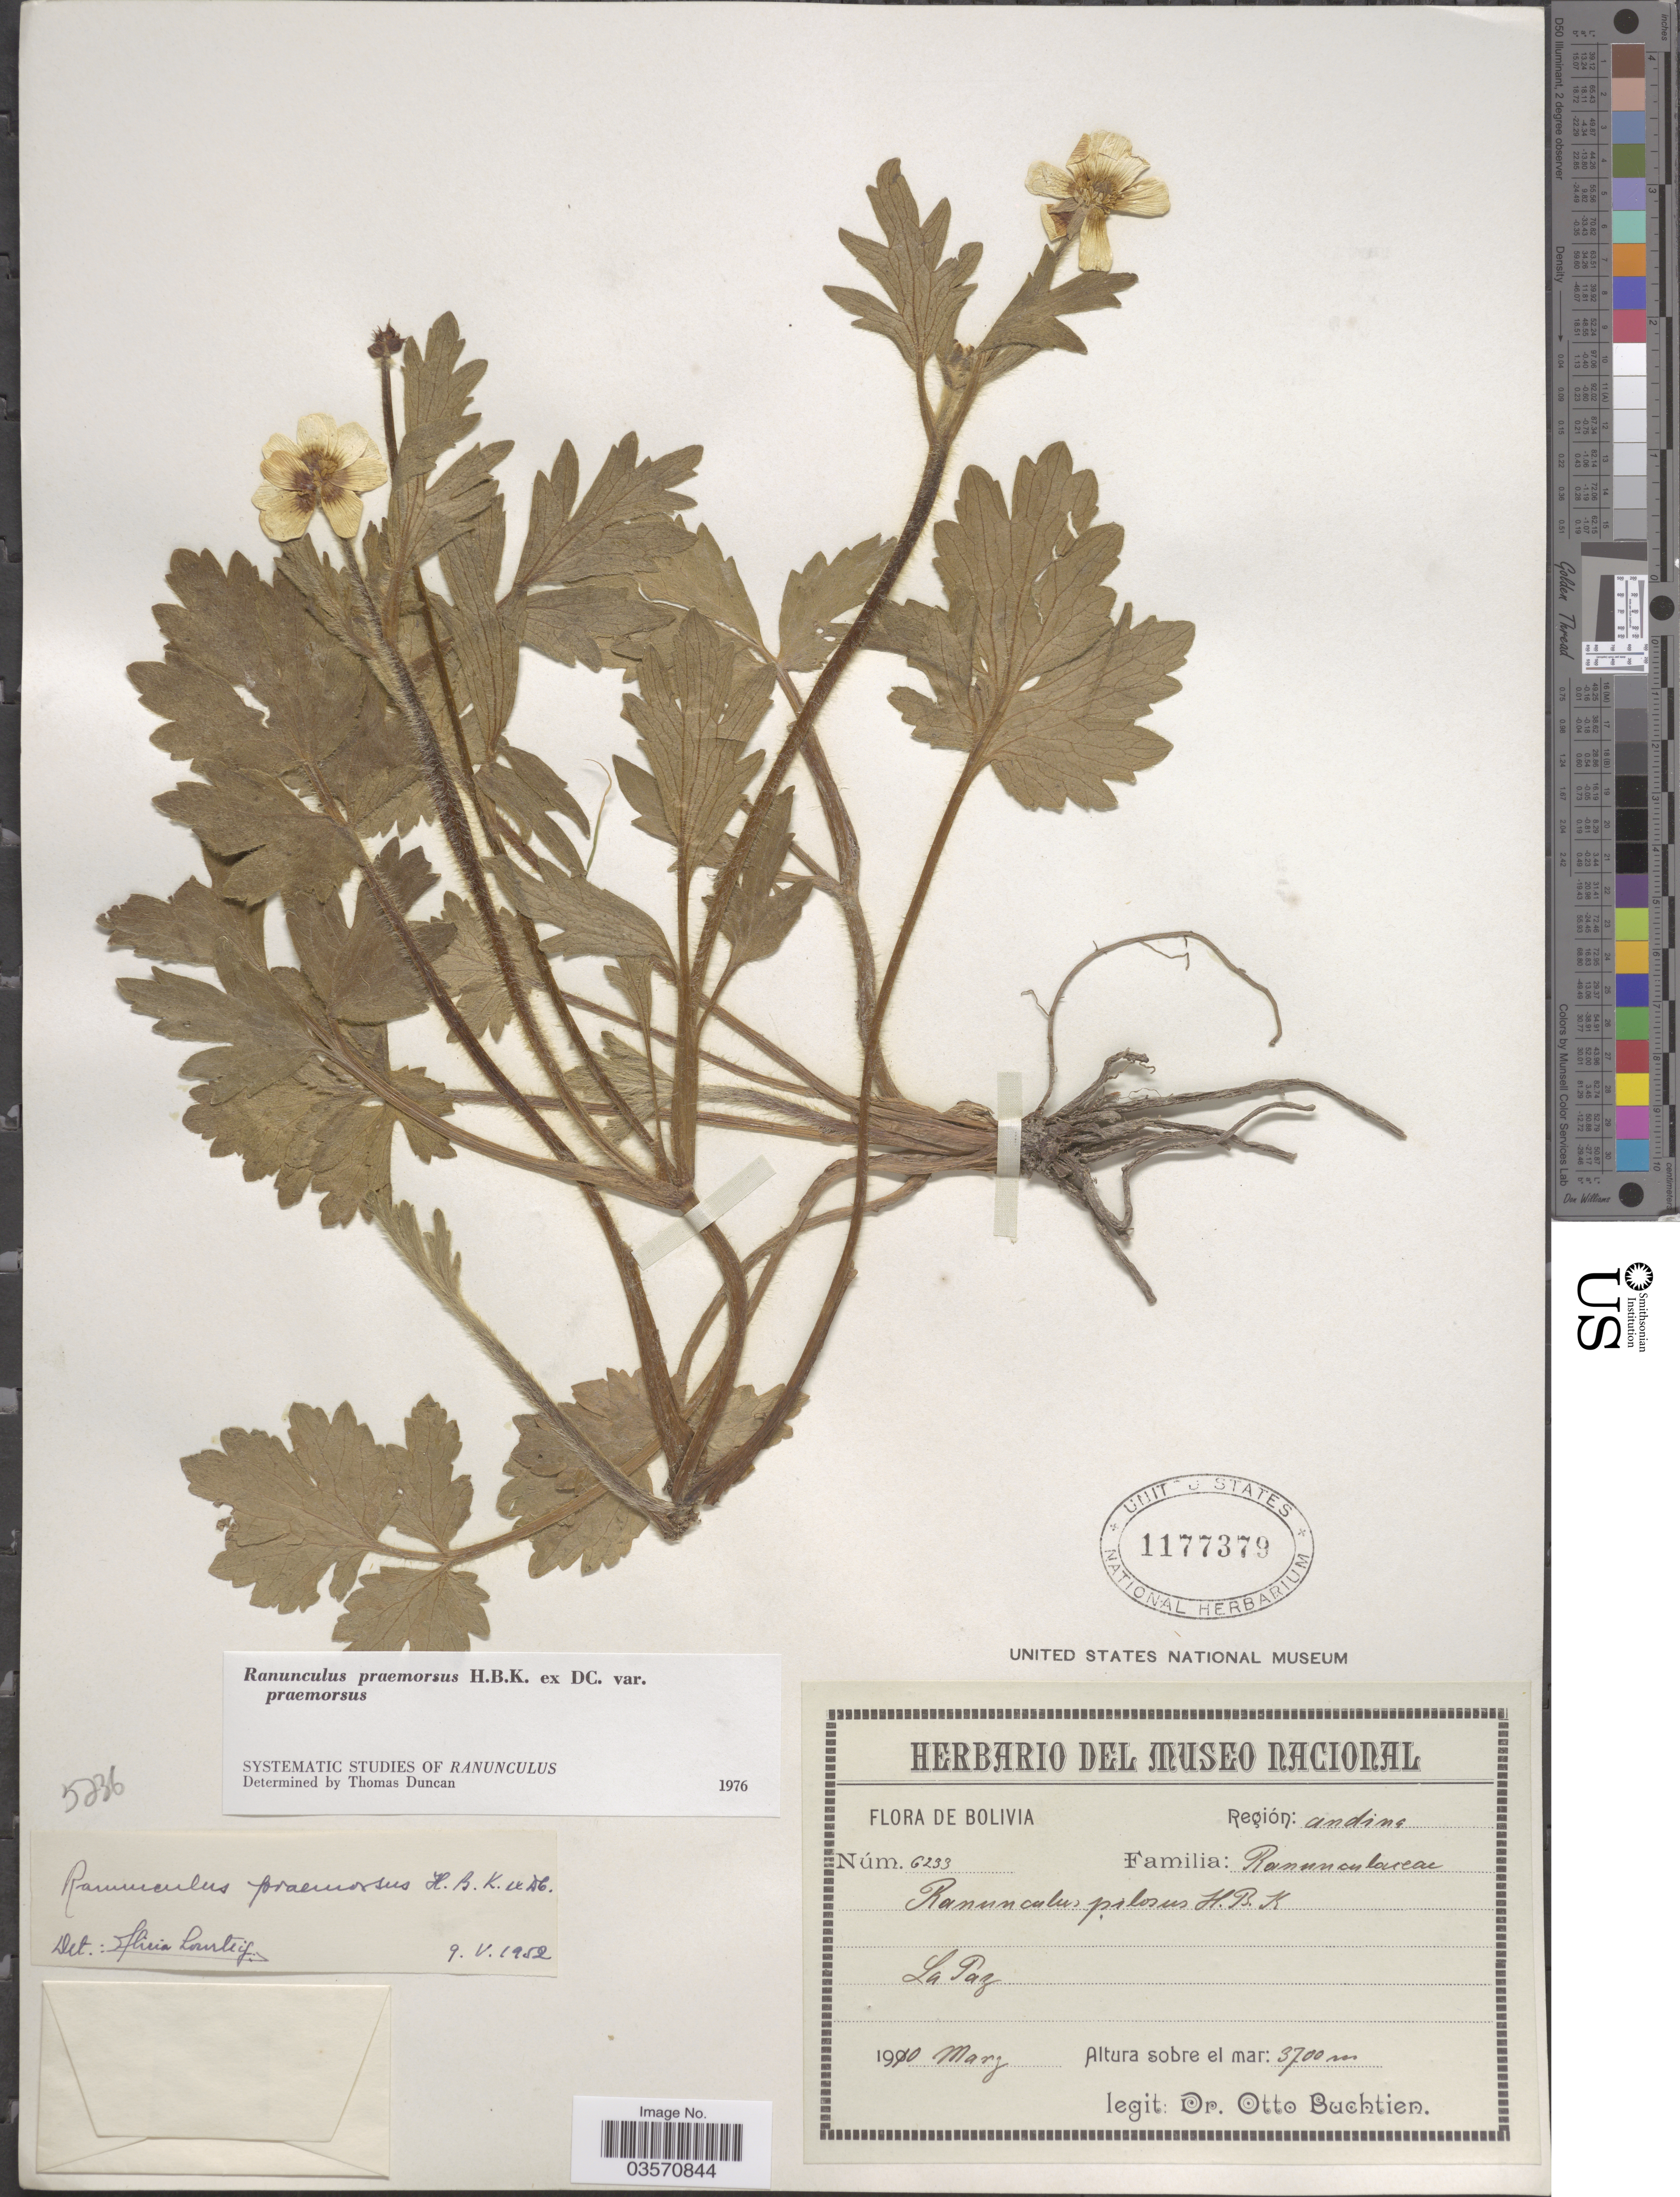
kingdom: Plantae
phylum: Tracheophyta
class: Magnoliopsida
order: Ranunculales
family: Ranunculaceae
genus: Ranunculus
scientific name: Ranunculus praemorsus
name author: Kunth ex DC.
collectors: O. Buchtien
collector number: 6233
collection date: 1990-03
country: Bolivia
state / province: La Paz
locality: Región: andina.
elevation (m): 3700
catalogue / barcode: US 1177379